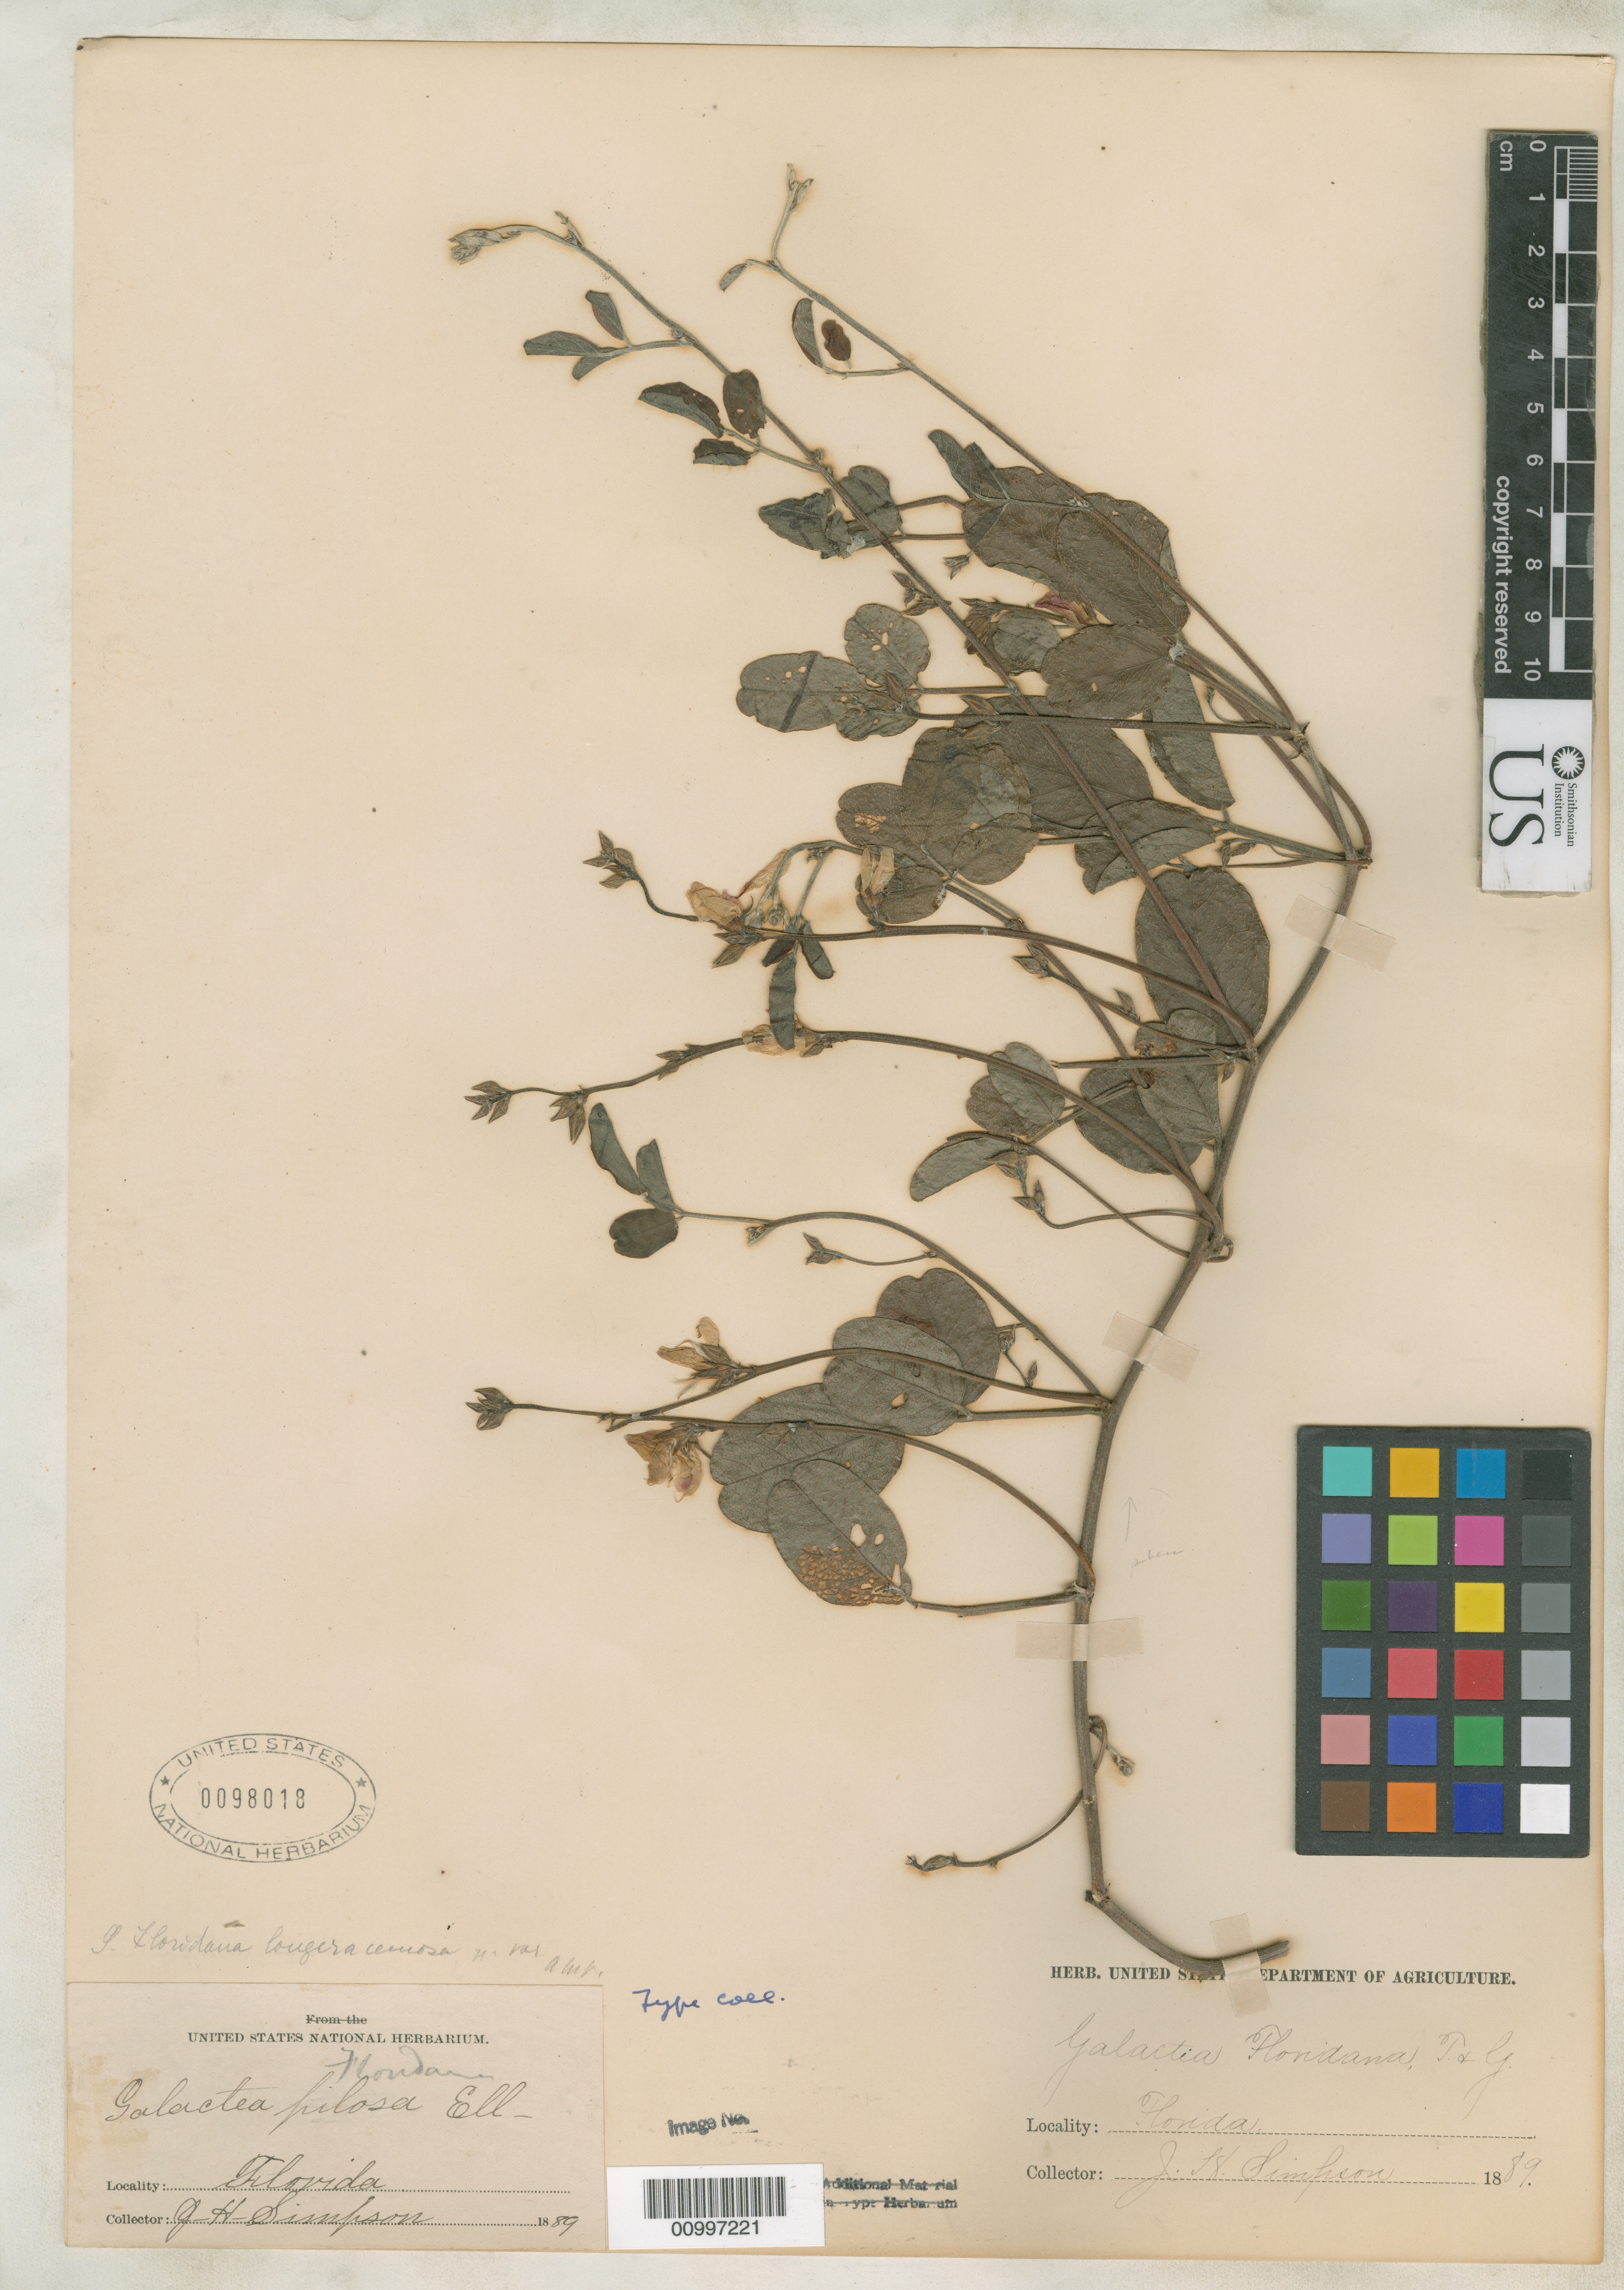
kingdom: Plantae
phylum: Tracheophyta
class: Magnoliopsida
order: Fabales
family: Fabaceae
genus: Galactia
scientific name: Galactia floridana var. longeracemosa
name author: Vail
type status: Isotype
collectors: J. H. Simpson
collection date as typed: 1889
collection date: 1889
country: United States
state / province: Florida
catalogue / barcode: US 98018